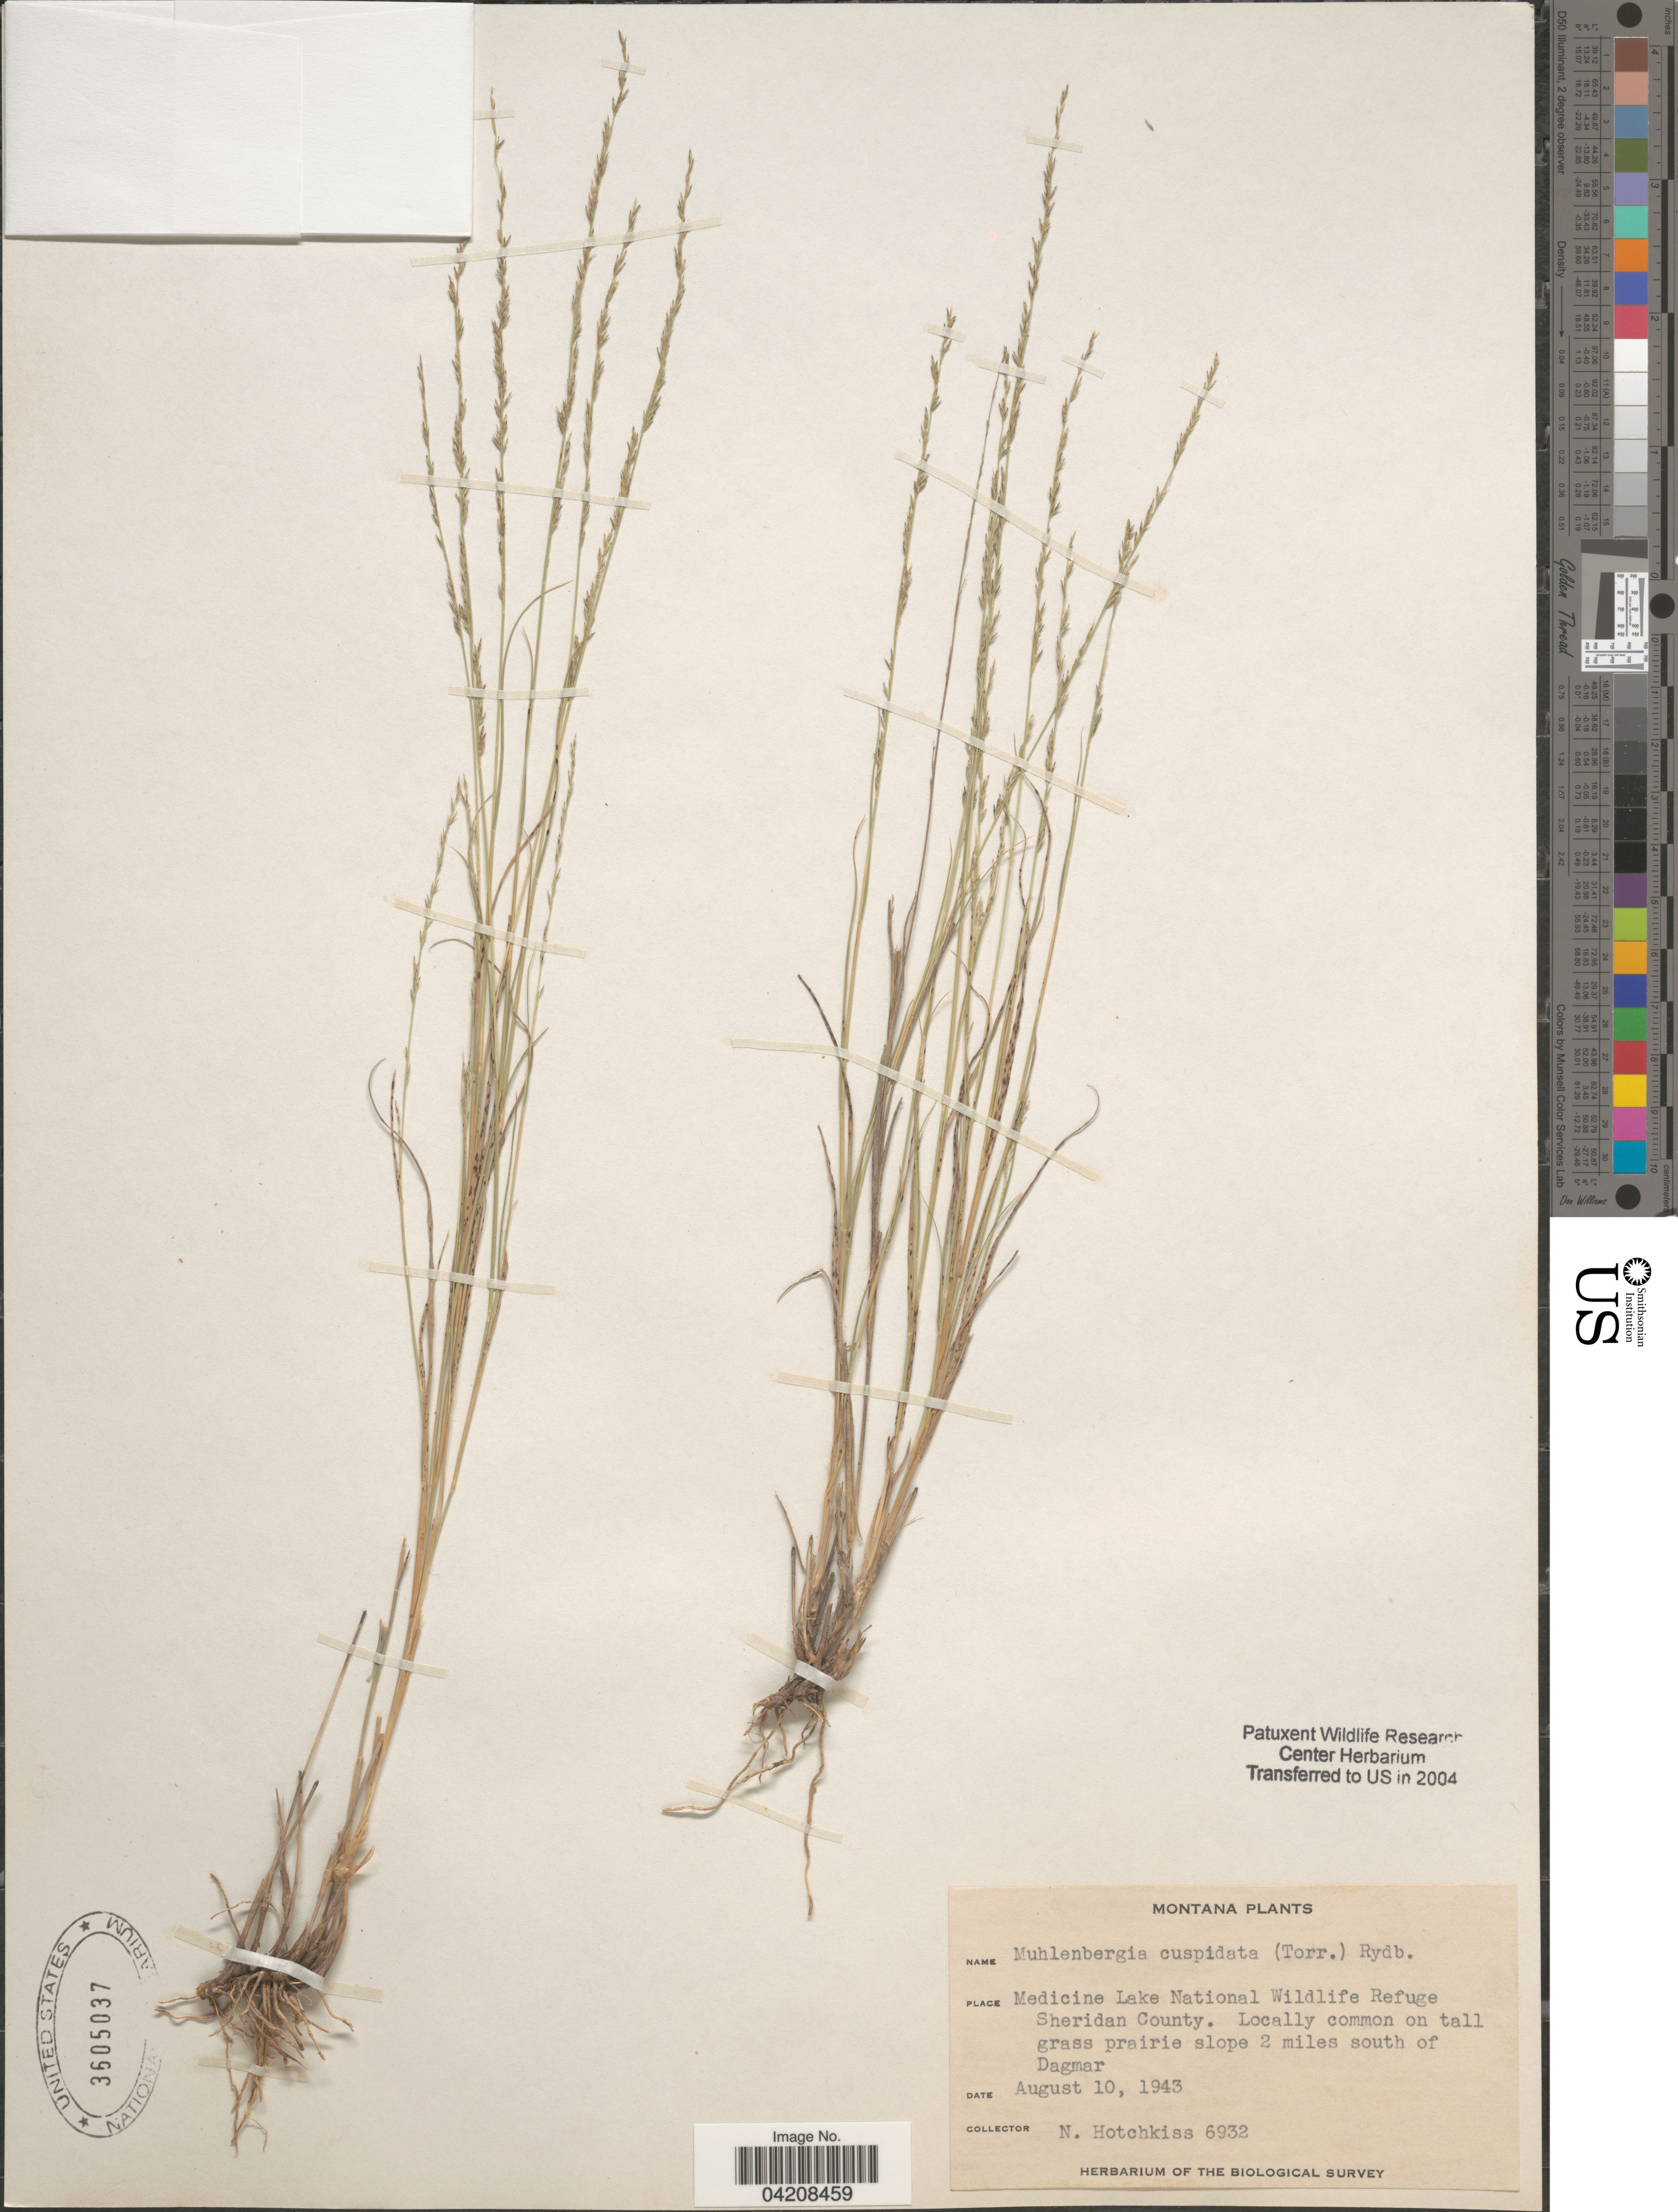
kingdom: Plantae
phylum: Tracheophyta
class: Liliopsida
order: Poales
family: Poaceae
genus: Muhlenbergia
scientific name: Muhlenbergia cuspidata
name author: (Torr. ex Hook.) Rydb.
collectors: N. Hotchkiss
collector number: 6932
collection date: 1943-08-10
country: United States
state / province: Montana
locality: Medicine Lake National Wildlife Refuge Sheridan County. Locally common on tall grass prairie slope 2 miles south of Dagmar. The Biological Survey.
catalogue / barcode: US 3605037